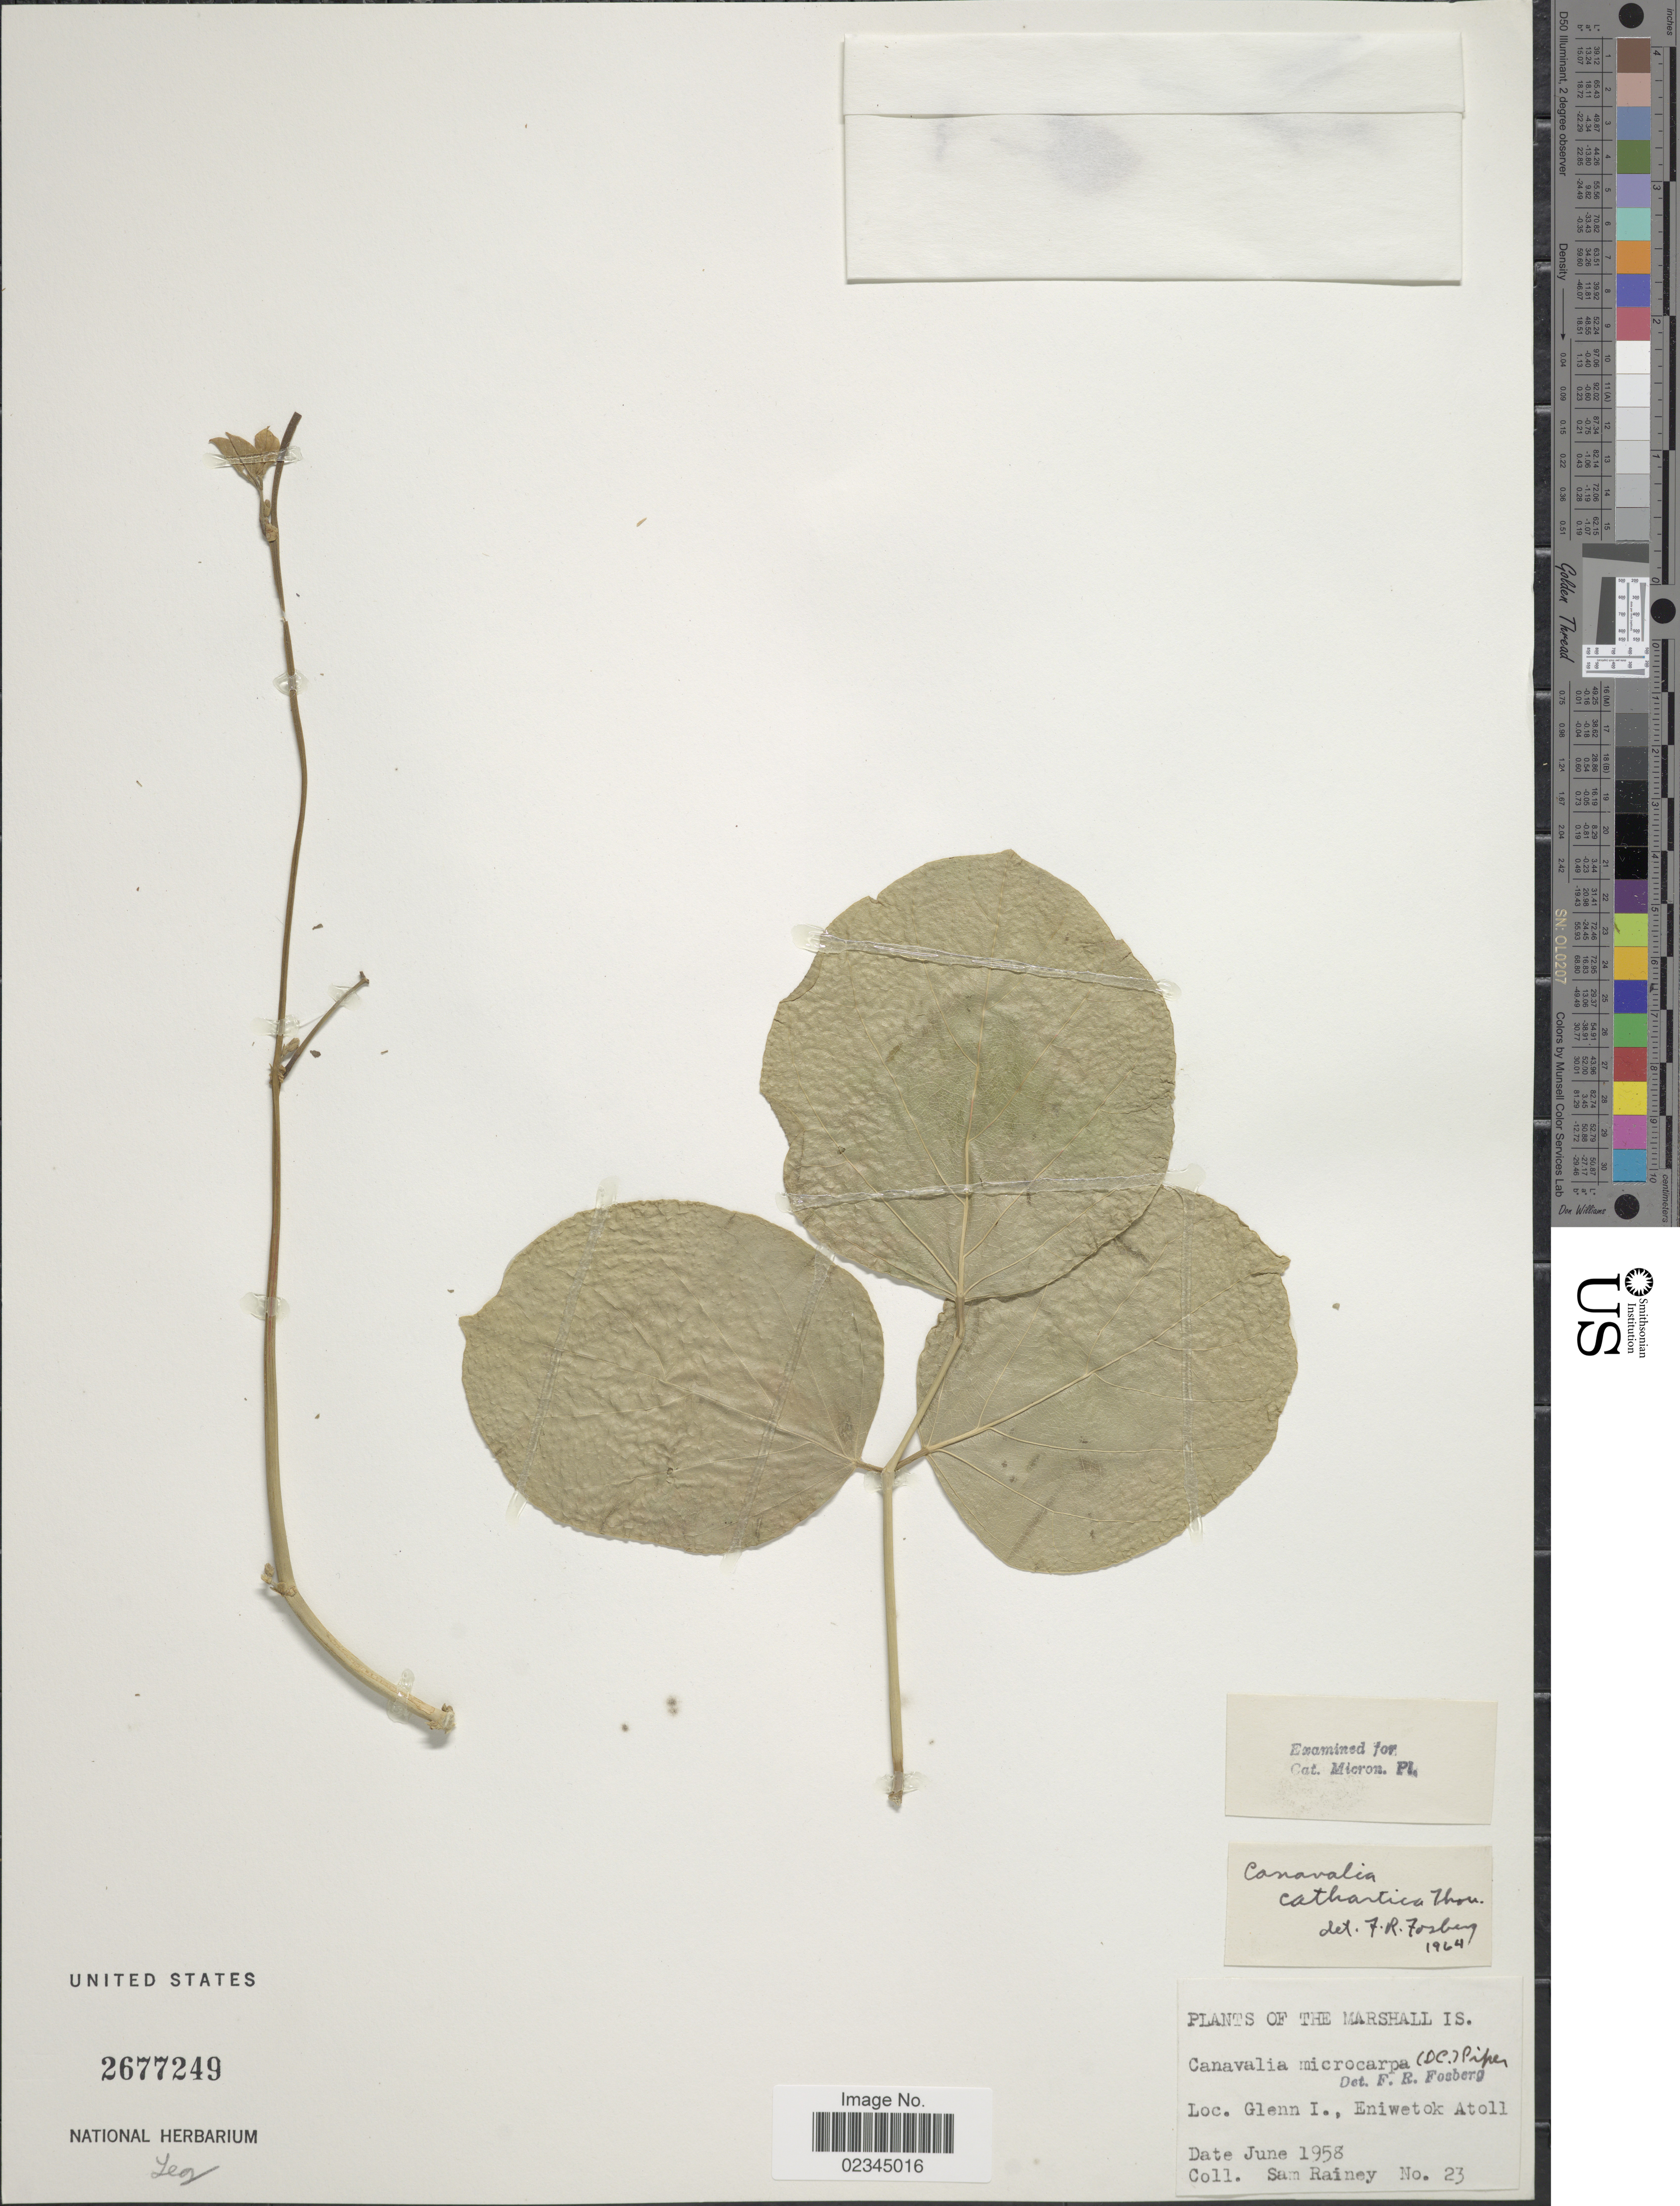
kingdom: Plantae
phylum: Tracheophyta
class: Magnoliopsida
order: Fabales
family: Fabaceae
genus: Canavalia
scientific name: Canavalia cathartica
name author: Thouars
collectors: S. Rainey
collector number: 23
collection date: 1958-06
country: Marshall Islands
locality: Marshall Is., Glenn I., Eniwetok Atoll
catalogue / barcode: US 2677249